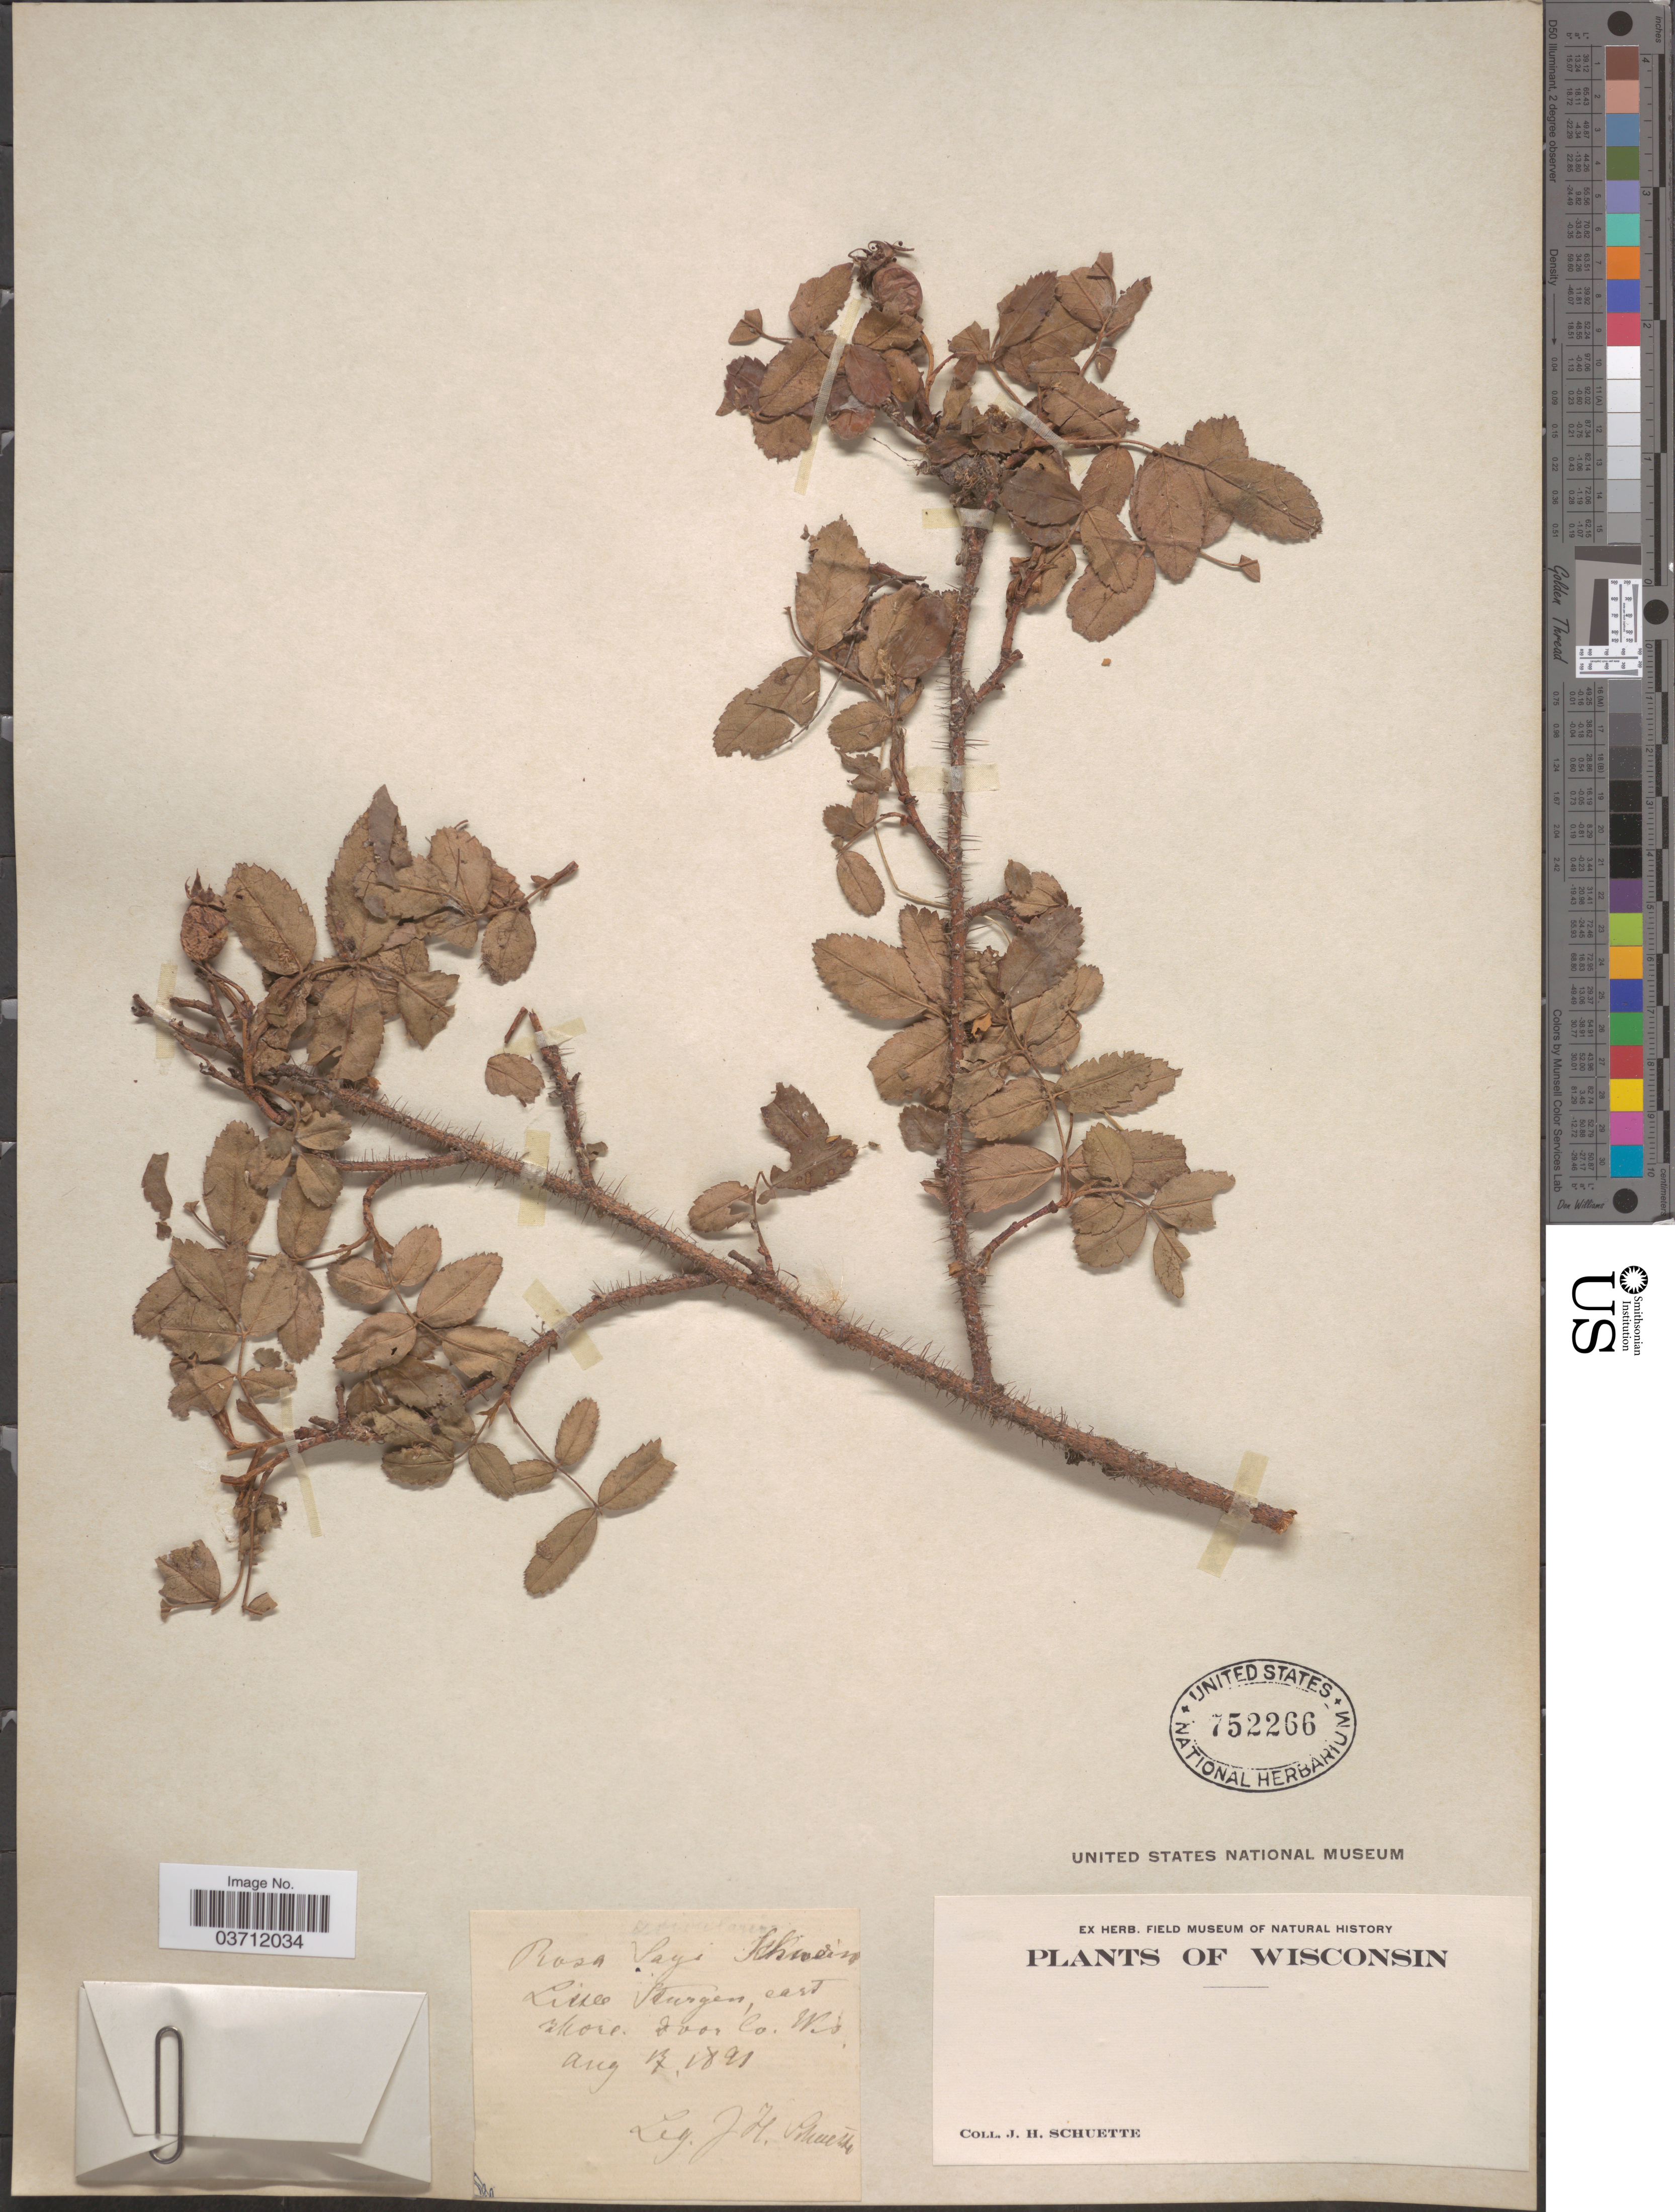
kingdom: Plantae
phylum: Tracheophyta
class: Magnoliopsida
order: Rosales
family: Rosaceae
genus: Rosa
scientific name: Rosa sayi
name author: Schwein.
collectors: J. H. Schuette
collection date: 1891-08-17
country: United States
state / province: Wisconsin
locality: Little Sturgen, east shore. Door Co.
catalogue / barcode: US 752266